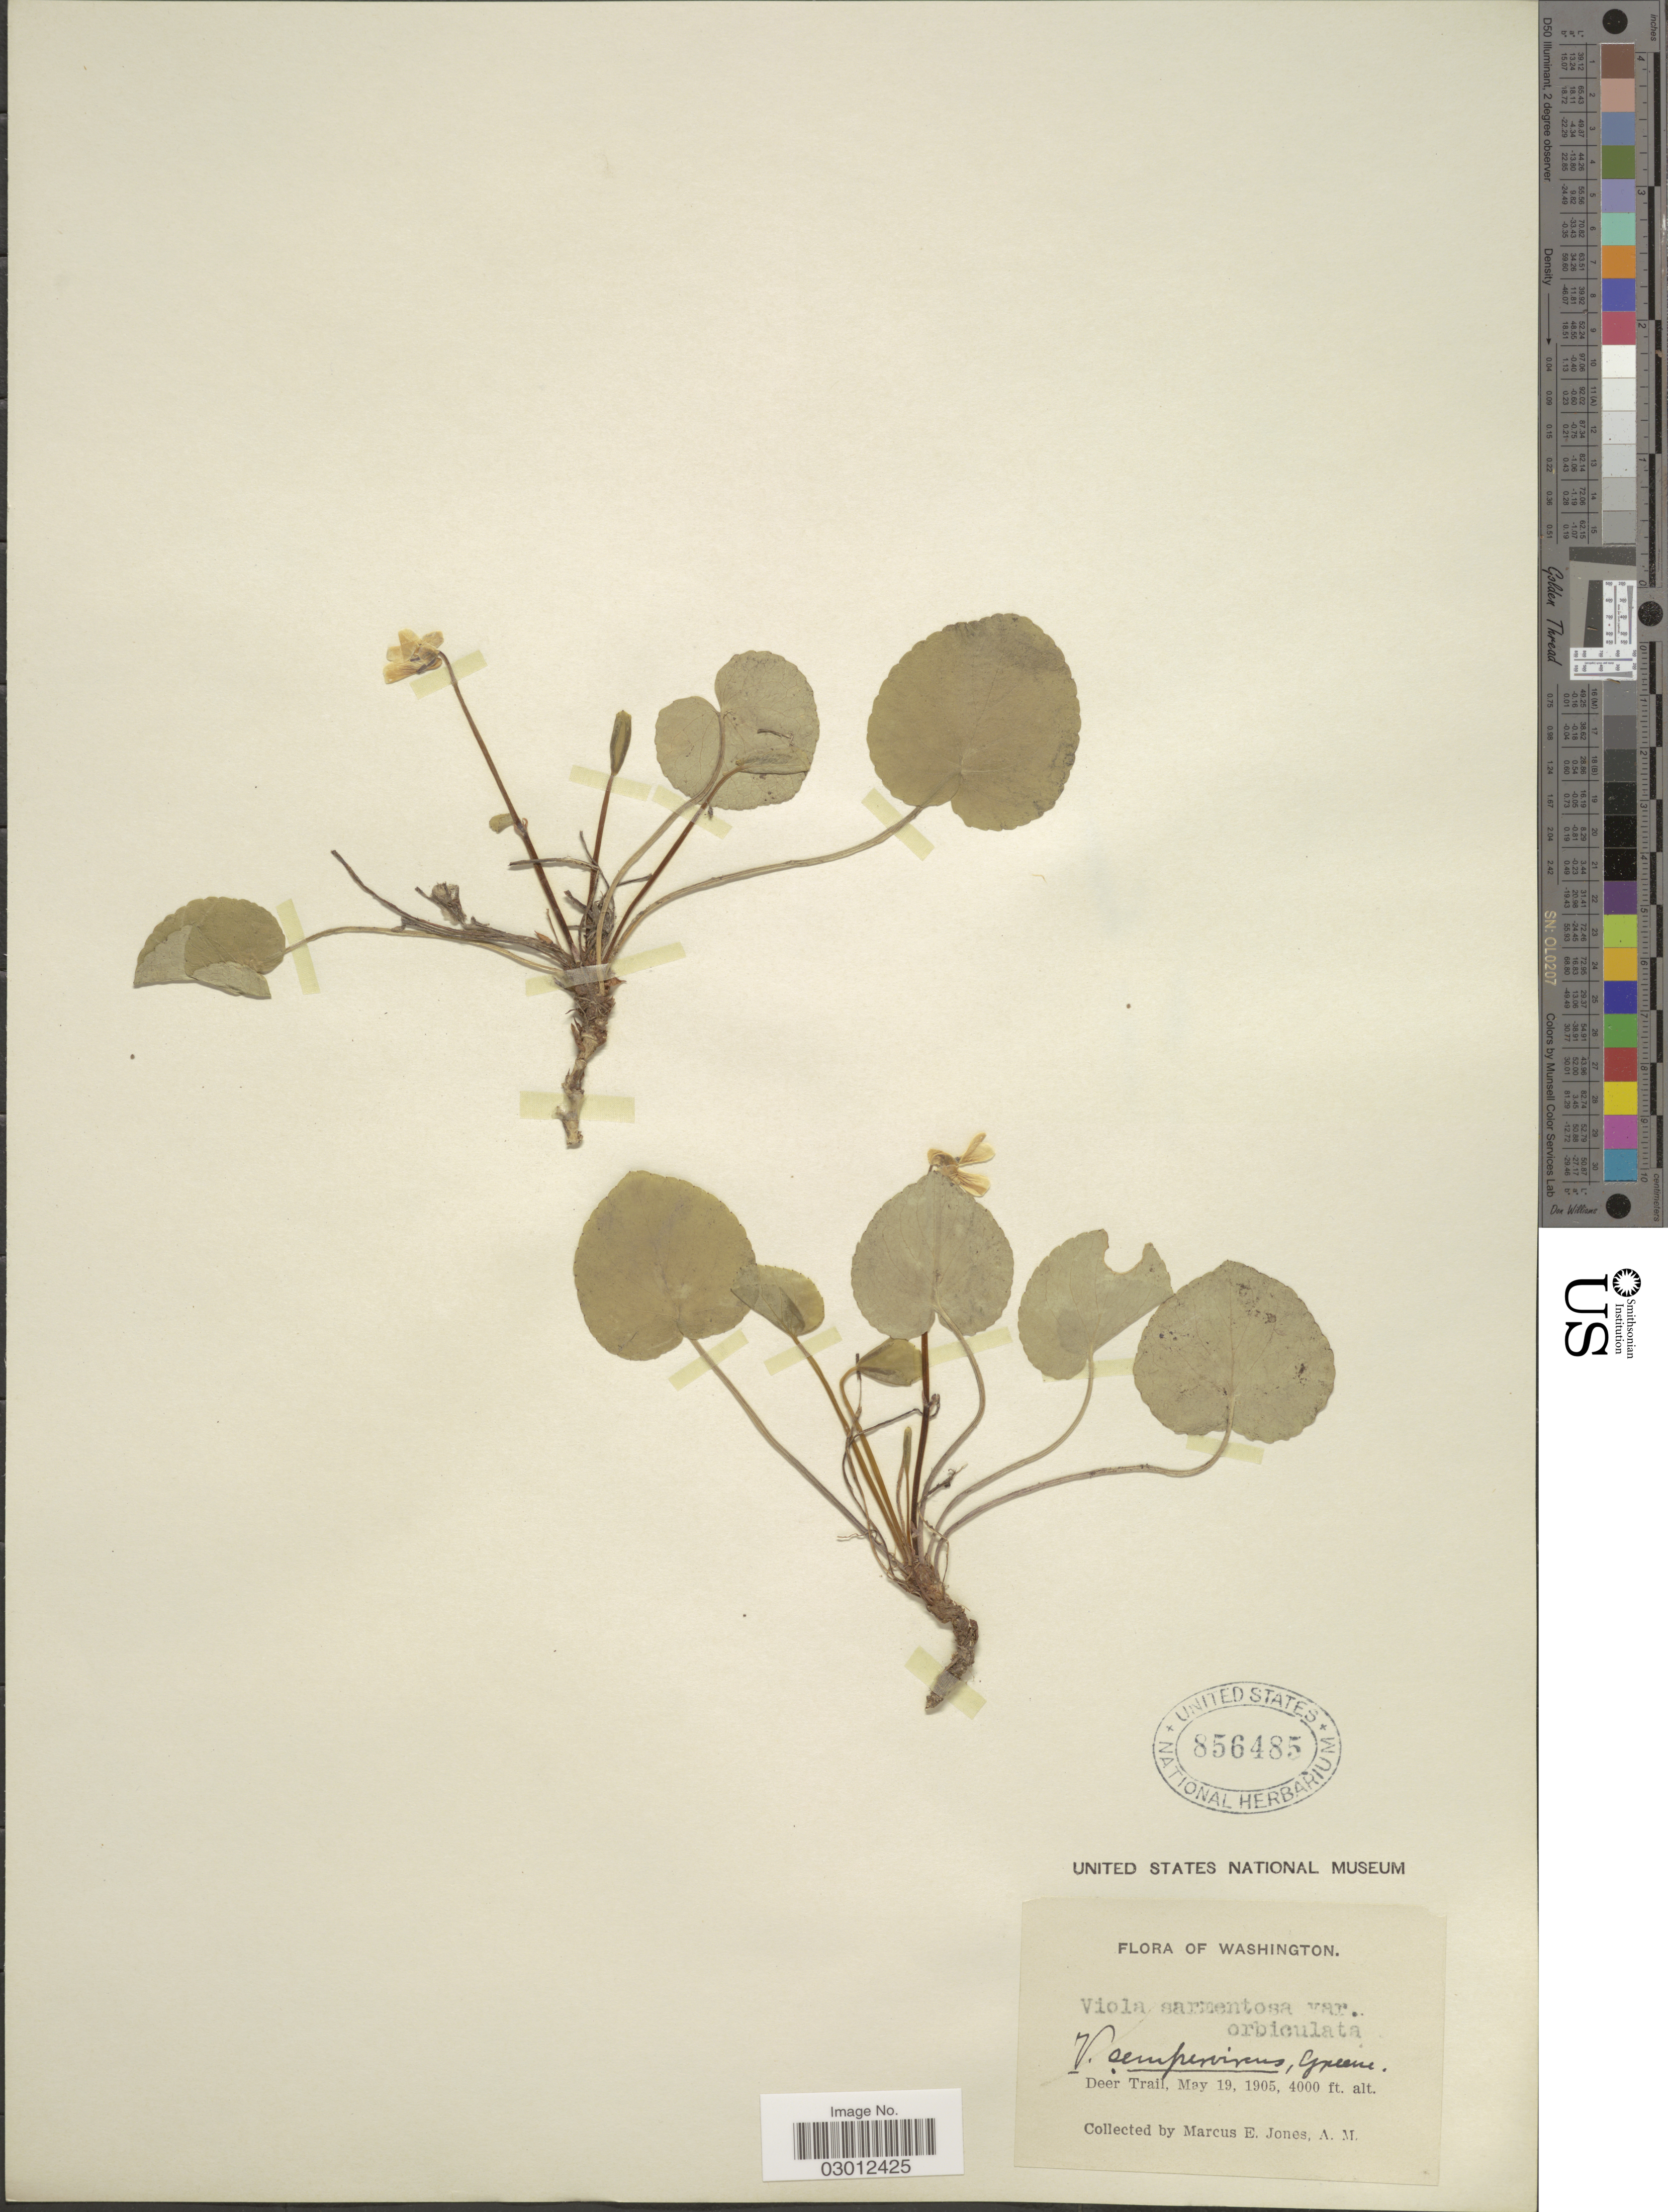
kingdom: Plantae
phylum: Tracheophyta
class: Magnoliopsida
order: Malpighiales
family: Violaceae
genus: Viola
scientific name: Viola orbiculata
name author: Geyer ex Hook.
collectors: M. E. Jones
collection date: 1905-05-19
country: United States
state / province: Washington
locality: Deer Trail.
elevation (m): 1219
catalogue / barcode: US 856485